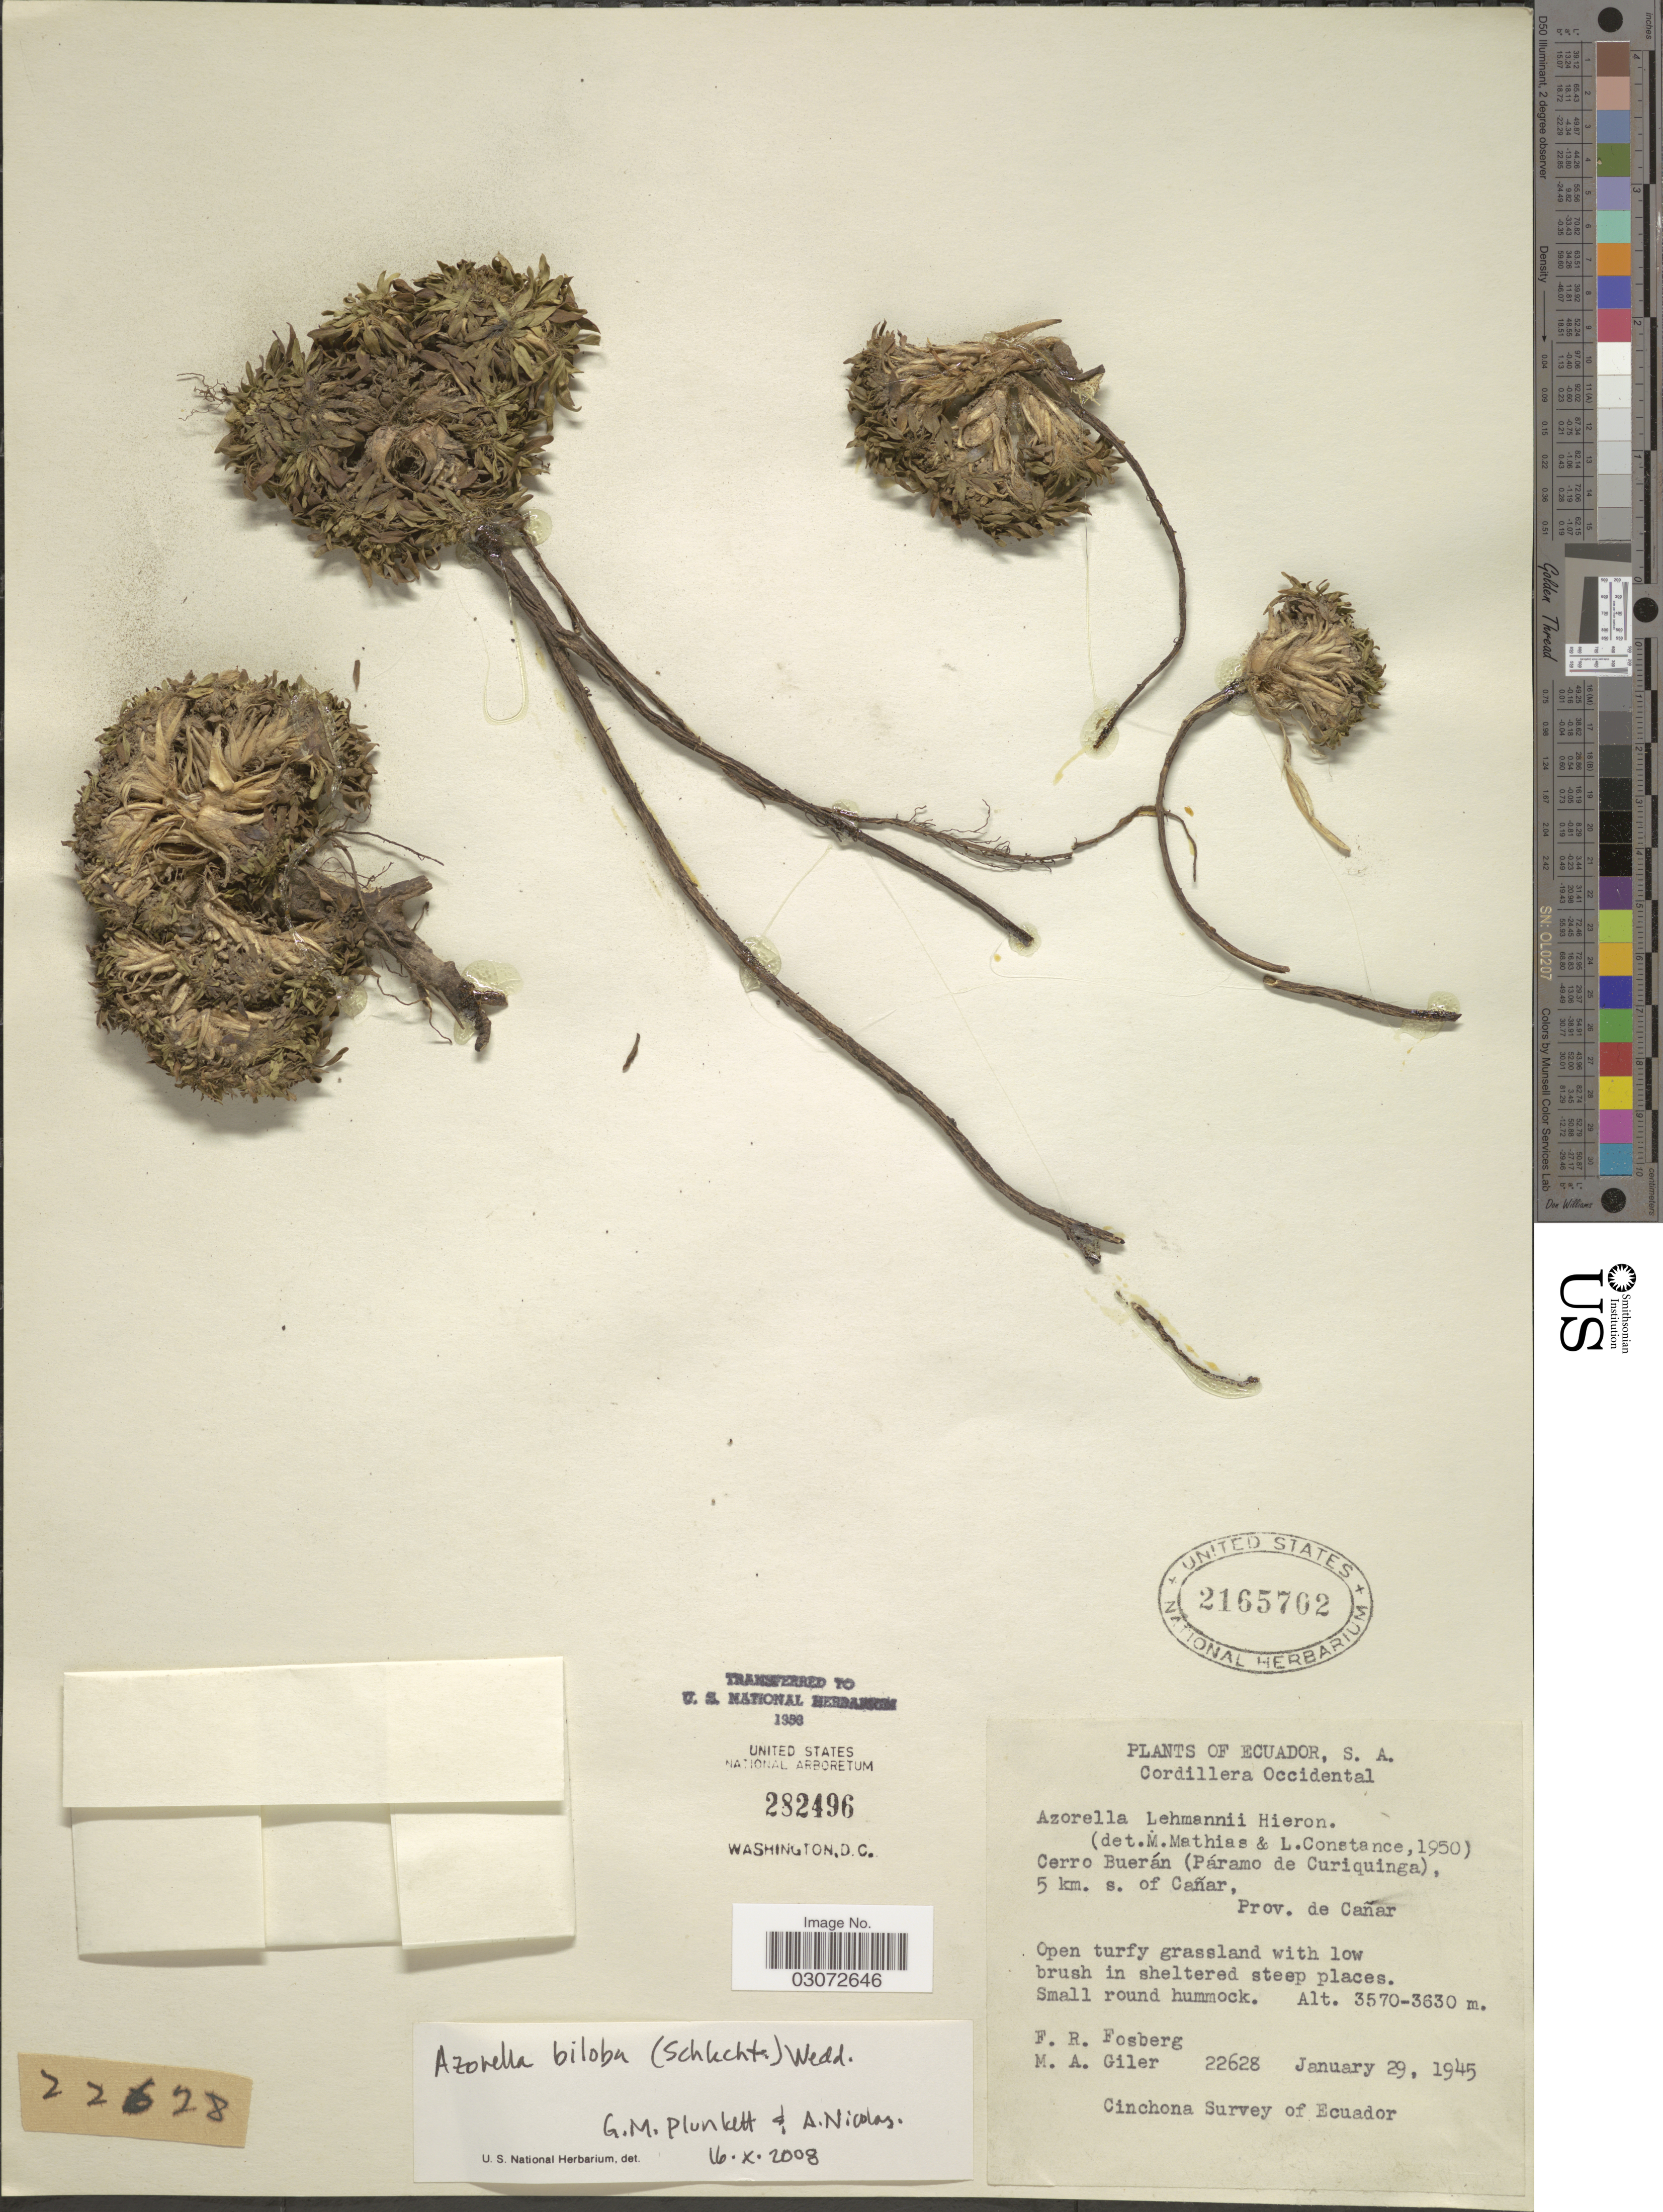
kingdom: Plantae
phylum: Tracheophyta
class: Magnoliopsida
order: Apiales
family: Apiaceae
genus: Azorella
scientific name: Azorella biloba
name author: (Schltdl.) Wedd.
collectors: F. R. Fosberg & M. Giler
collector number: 22628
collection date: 1945-01-29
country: Ecuador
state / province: Cañar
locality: Cordillera Occidental. Cerro Buerán (Páramo de Curiquinga), 5 km. s. of Cañar.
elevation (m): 3570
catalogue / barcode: US 2165702